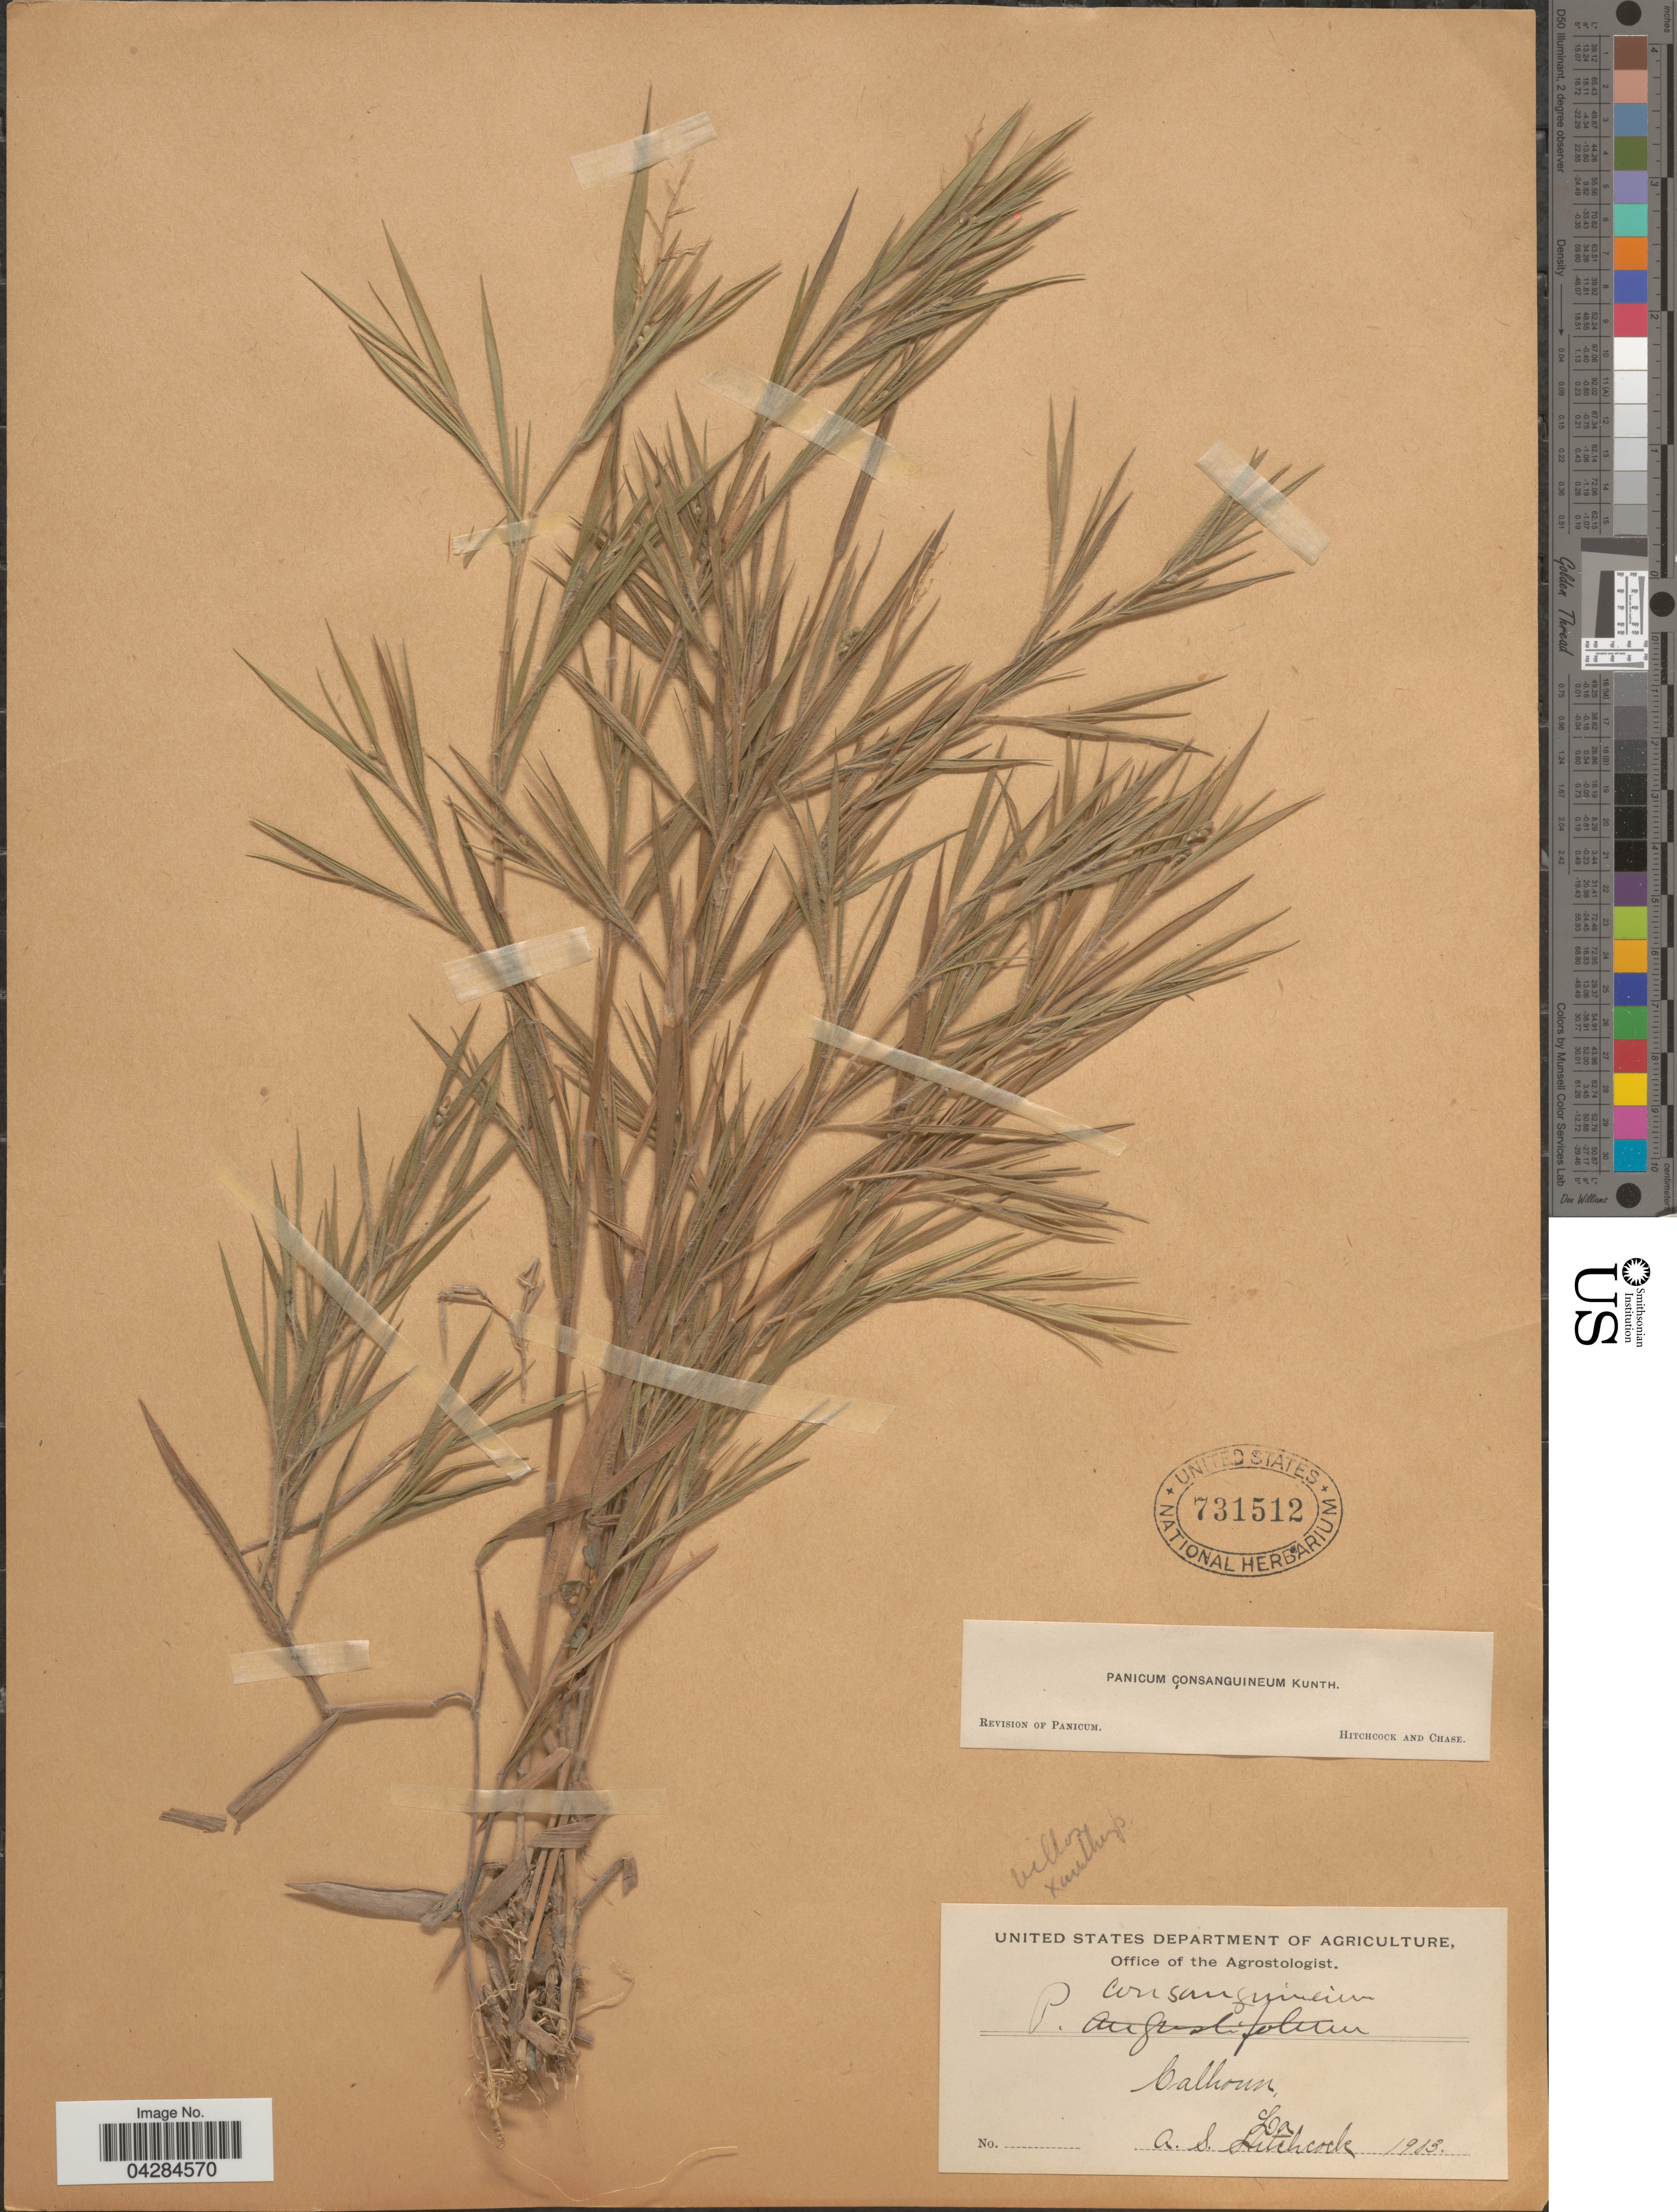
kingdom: Plantae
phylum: Tracheophyta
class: Liliopsida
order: Poales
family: Poaceae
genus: Dichanthelium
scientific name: Dichanthelium ovale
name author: (Elliott) Gould & C.A. Clark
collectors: A. S. Hitchcock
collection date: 1903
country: United States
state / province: Louisiana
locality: Calhoun.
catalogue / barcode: US 731512